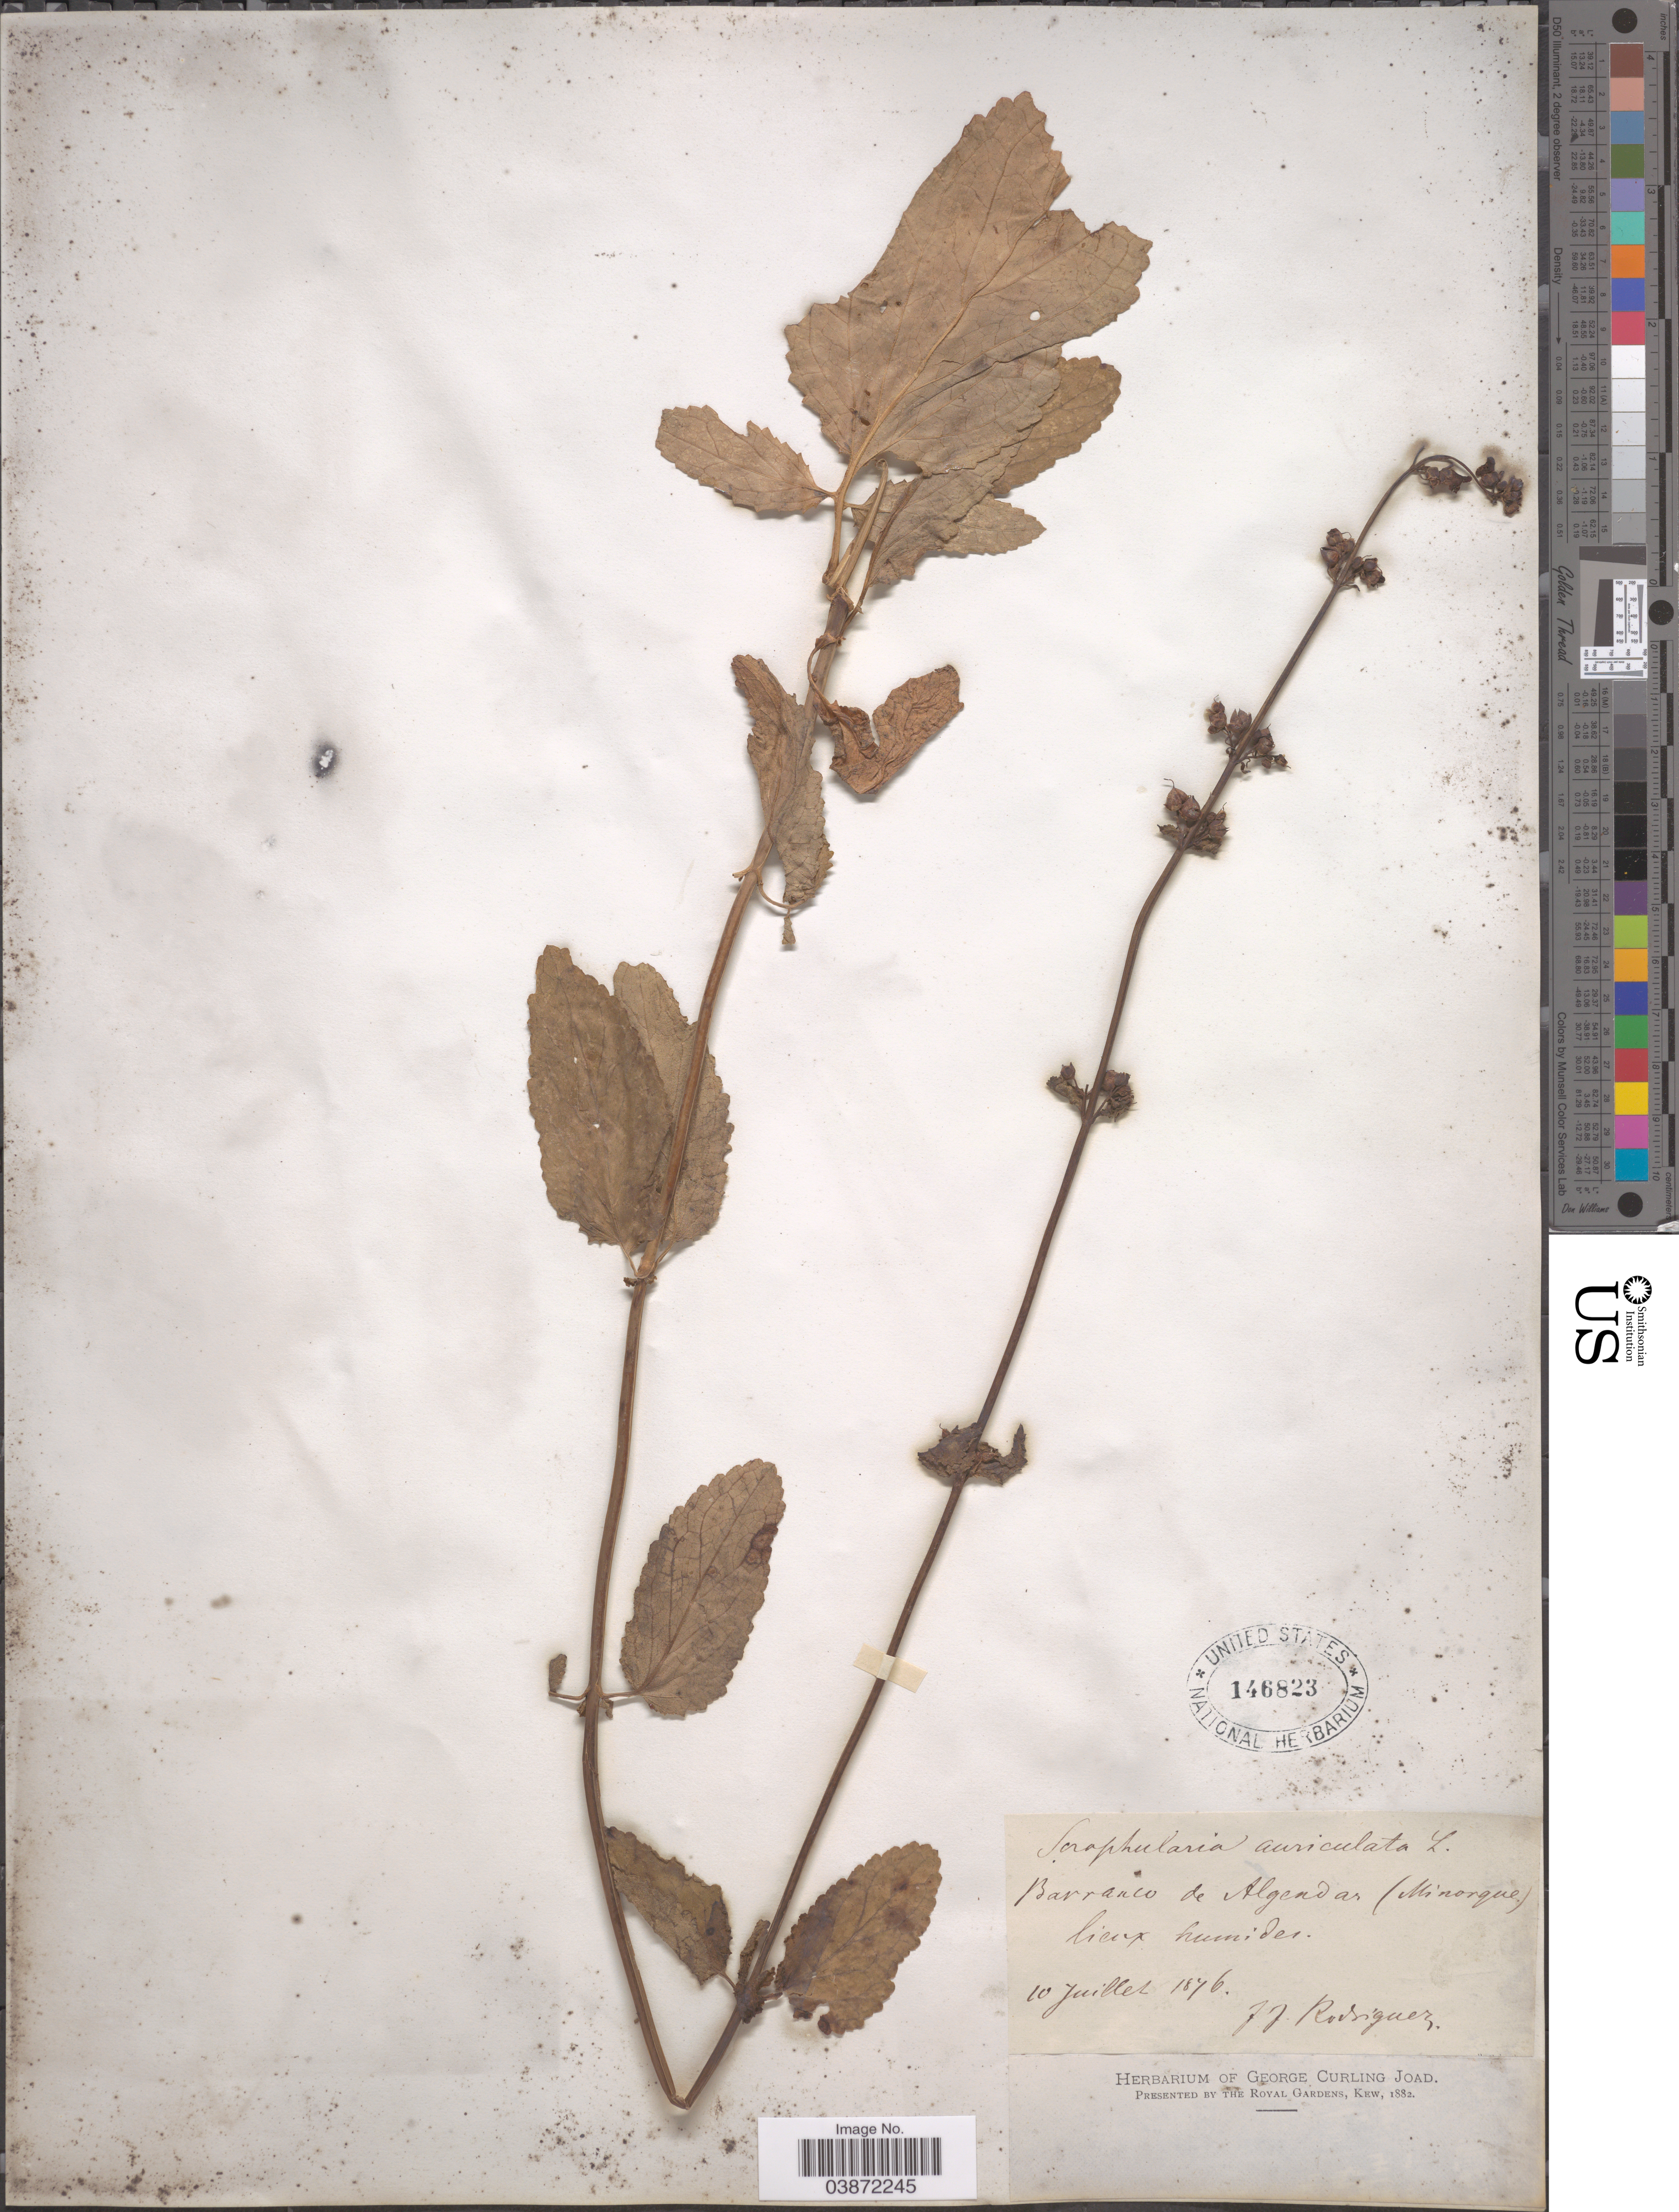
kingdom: Plantae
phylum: Tracheophyta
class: Magnoliopsida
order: Lamiales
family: Scrophulariaceae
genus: Scrophularia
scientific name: Scrophularia auriculata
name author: L.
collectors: J. Rodriguez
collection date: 1876-07-10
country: Spain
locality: Barranco de Algendar. (Minorque) lieux humides.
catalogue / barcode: US 146823